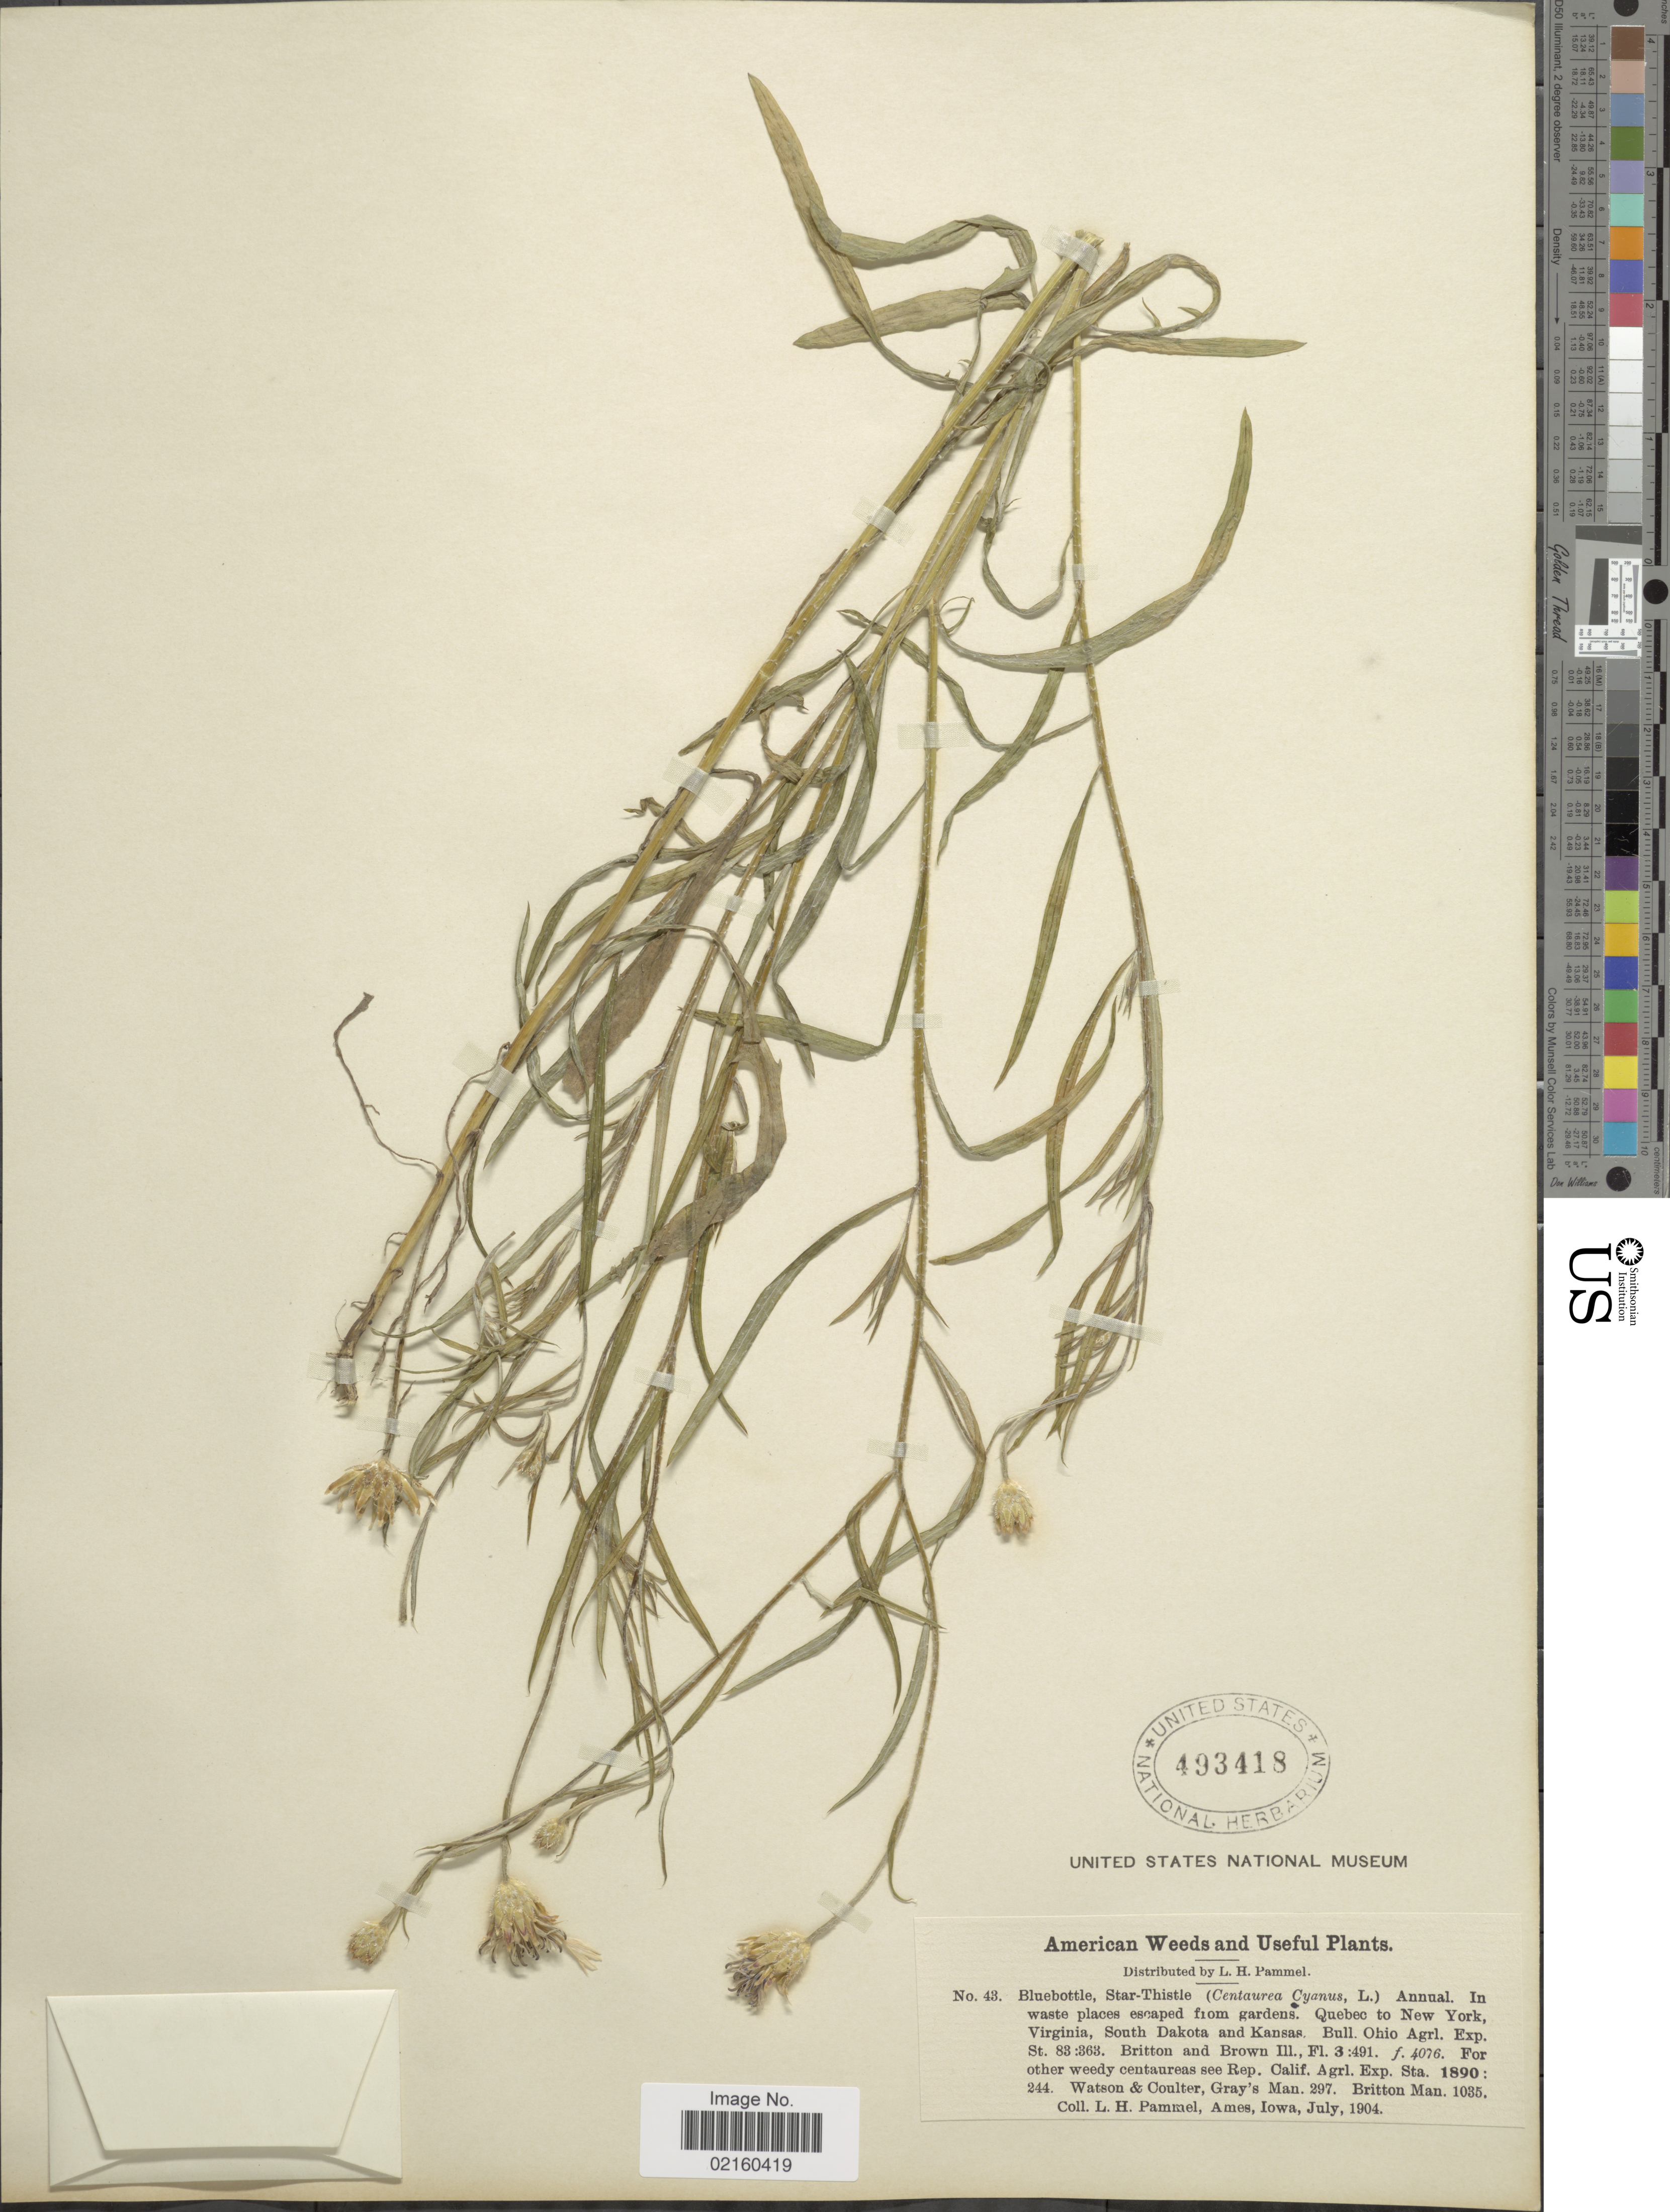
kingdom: Plantae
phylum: Tracheophyta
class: Magnoliopsida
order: Asterales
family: Asteraceae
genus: Centaurea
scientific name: Centaurea cyanus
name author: L.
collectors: L. Pammel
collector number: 43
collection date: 1904-07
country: United States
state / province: Iowa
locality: Ames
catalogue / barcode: US 493418